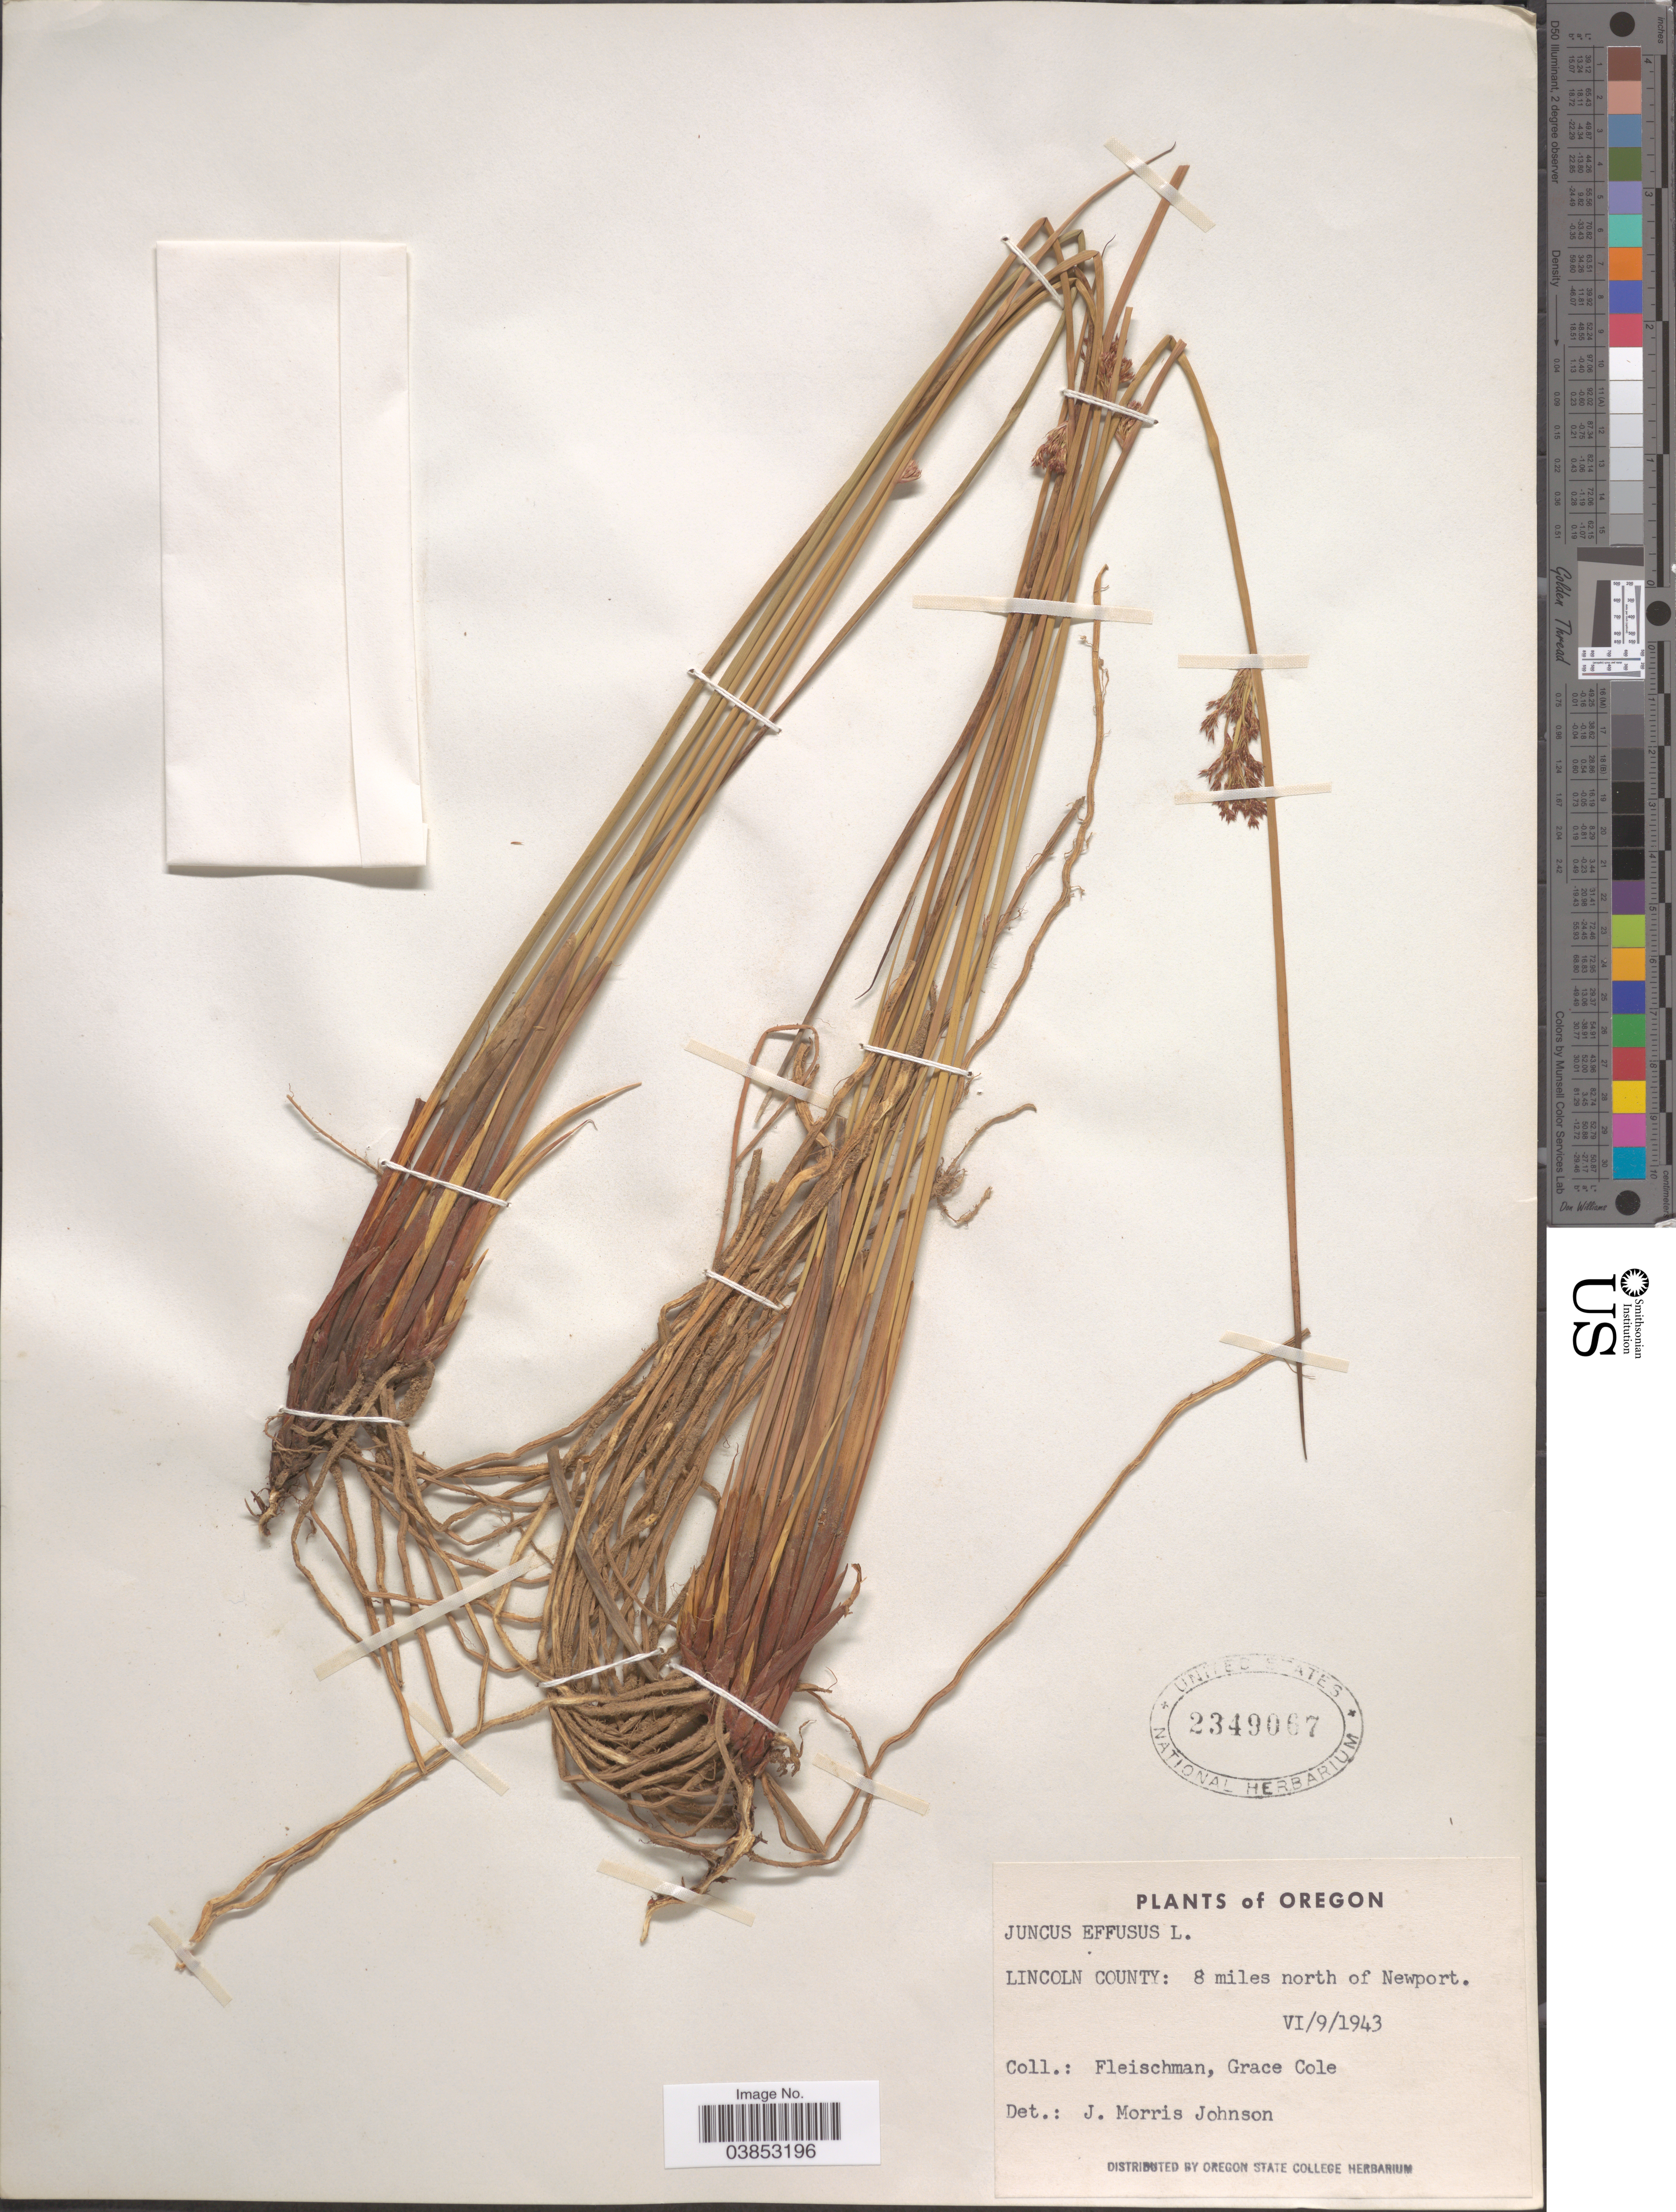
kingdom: Plantae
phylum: Tracheophyta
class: Liliopsida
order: Poales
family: Juncaceae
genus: Juncus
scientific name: Juncus effusus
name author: L.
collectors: G. Fleschman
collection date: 1943-06-09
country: United States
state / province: Oregon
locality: Lincoln County: 8 miles north of Newport.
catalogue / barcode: US 2349067